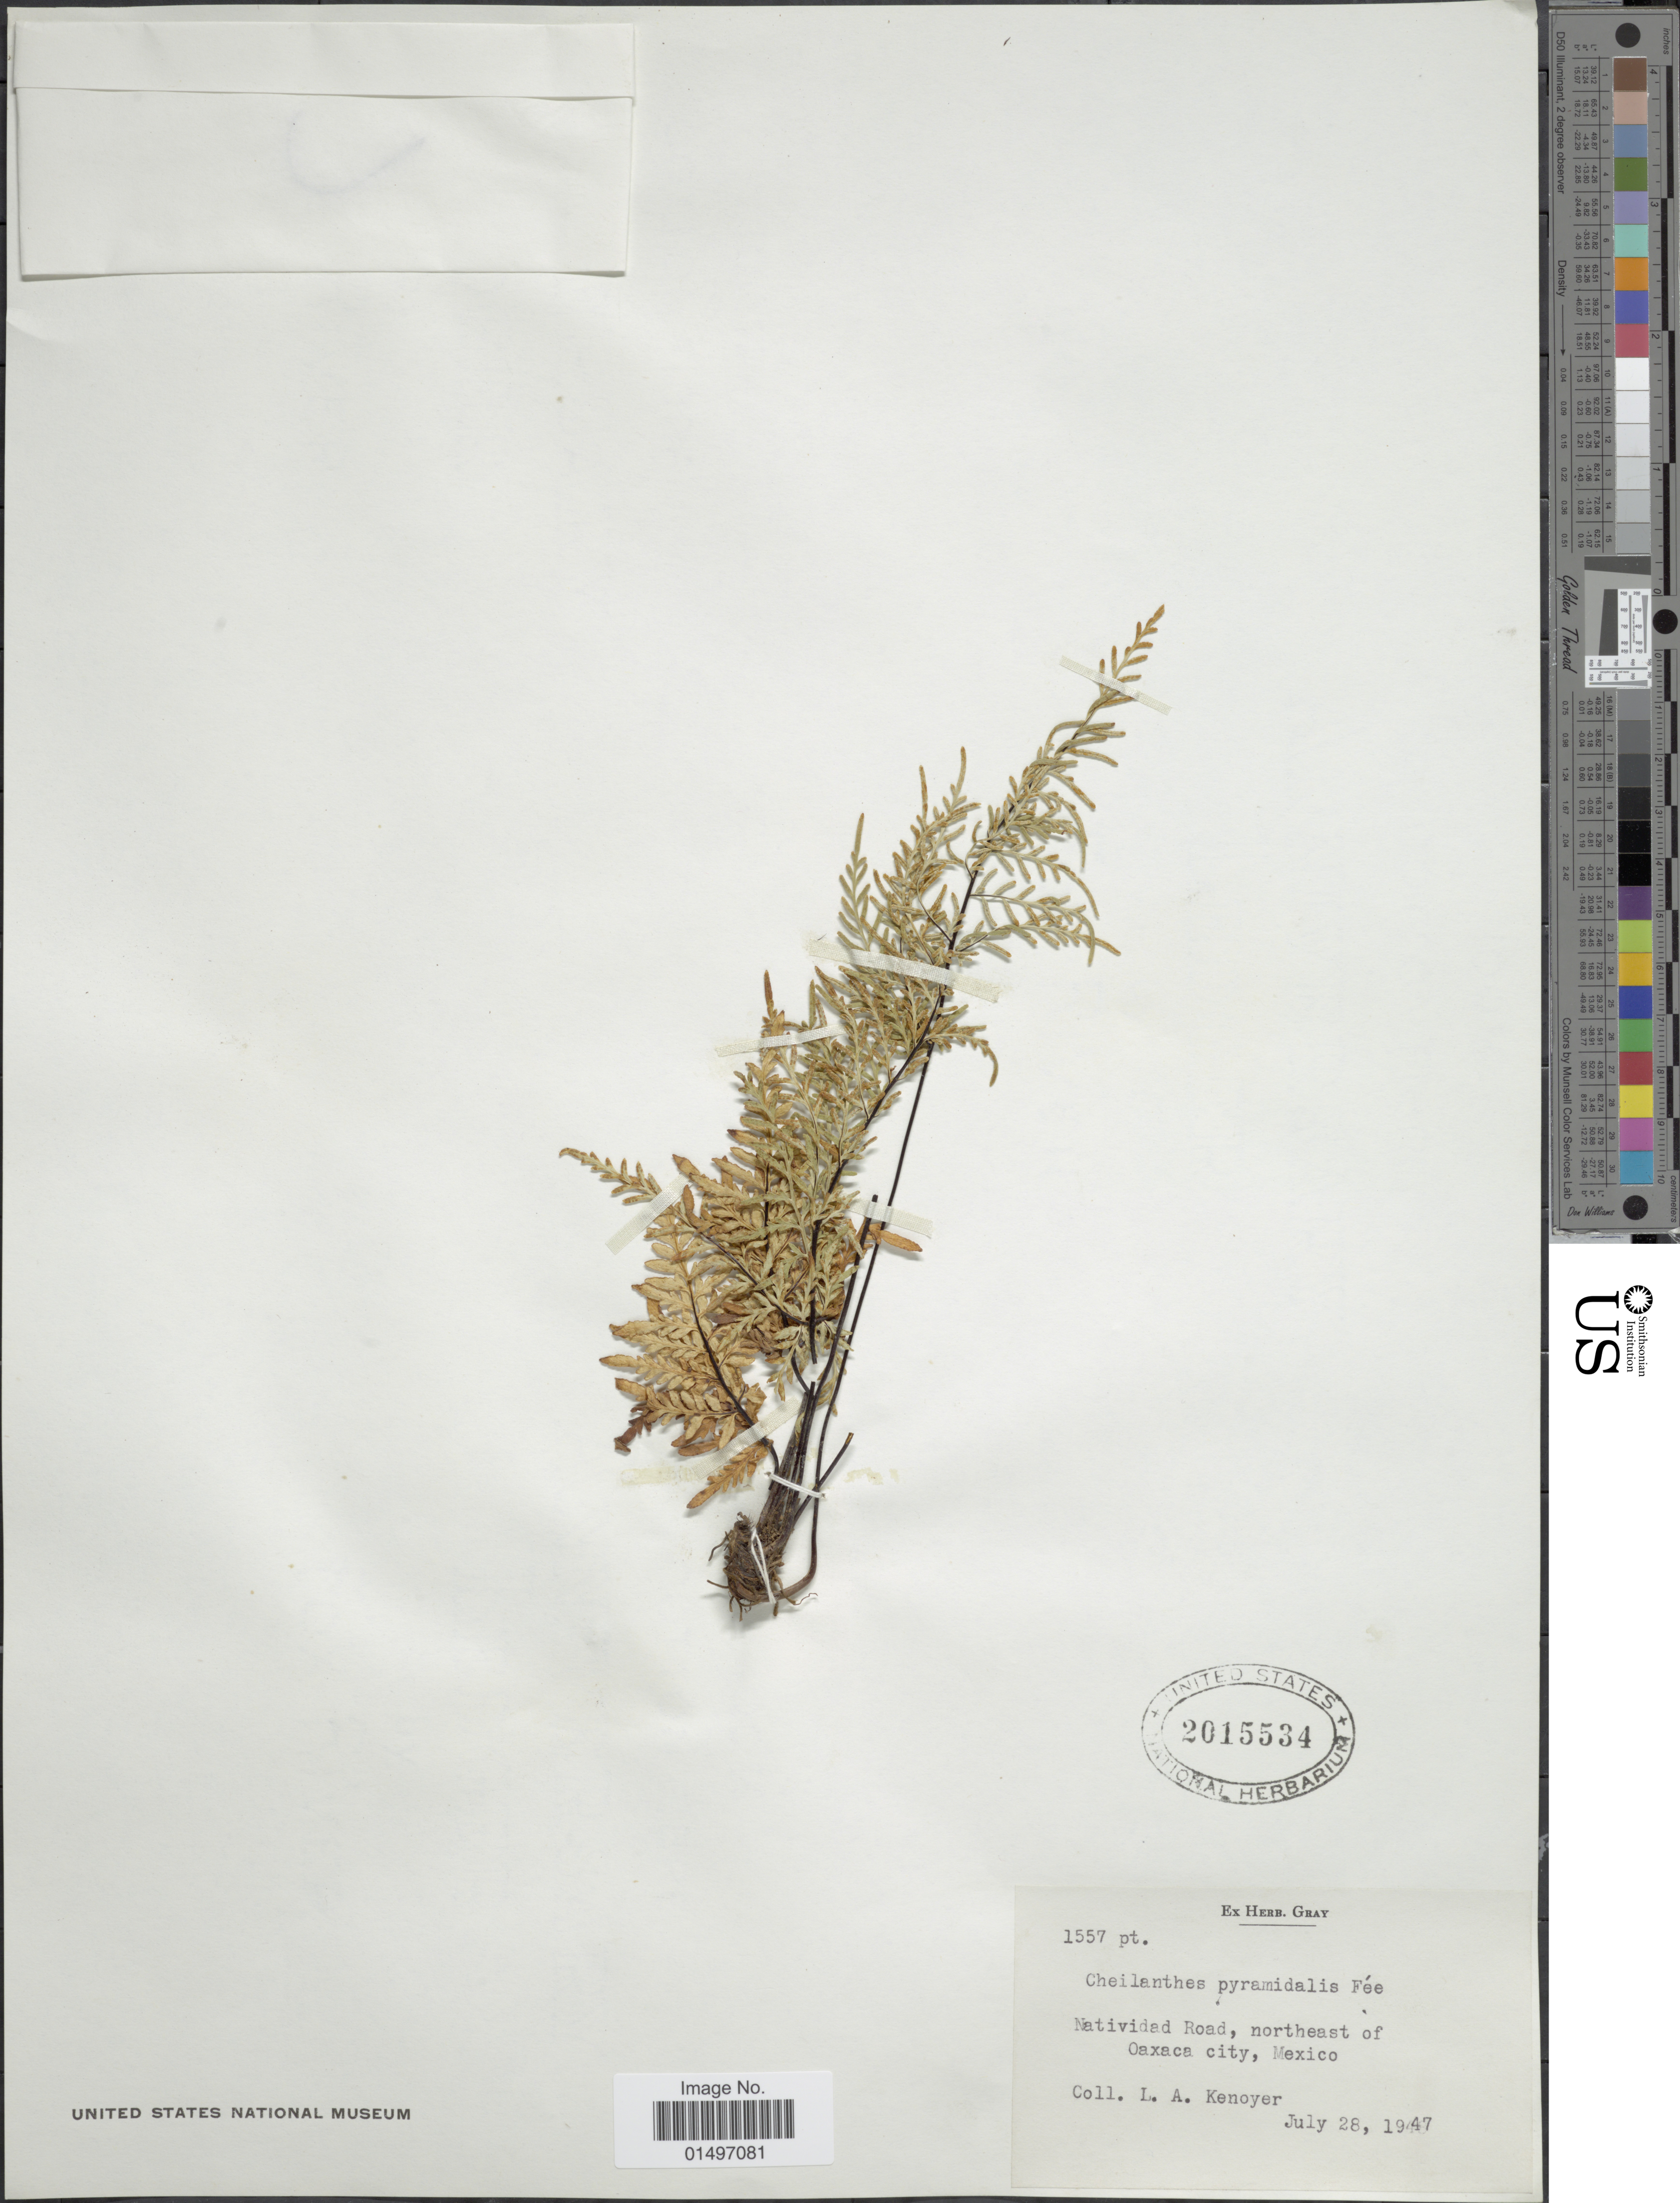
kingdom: Plantae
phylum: Tracheophyta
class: Polypodiopsida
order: Polypodiales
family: Pteridaceae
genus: Gaga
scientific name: Gaga hirsuta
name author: (Link) Fay W. Li & Windham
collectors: L. A. Kenoyer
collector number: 1557 pt.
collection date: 1947-07-28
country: Mexico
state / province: Oaxaca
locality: Mexico, Natividad Road, northeast of Oaxaca City.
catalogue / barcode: US 2015534